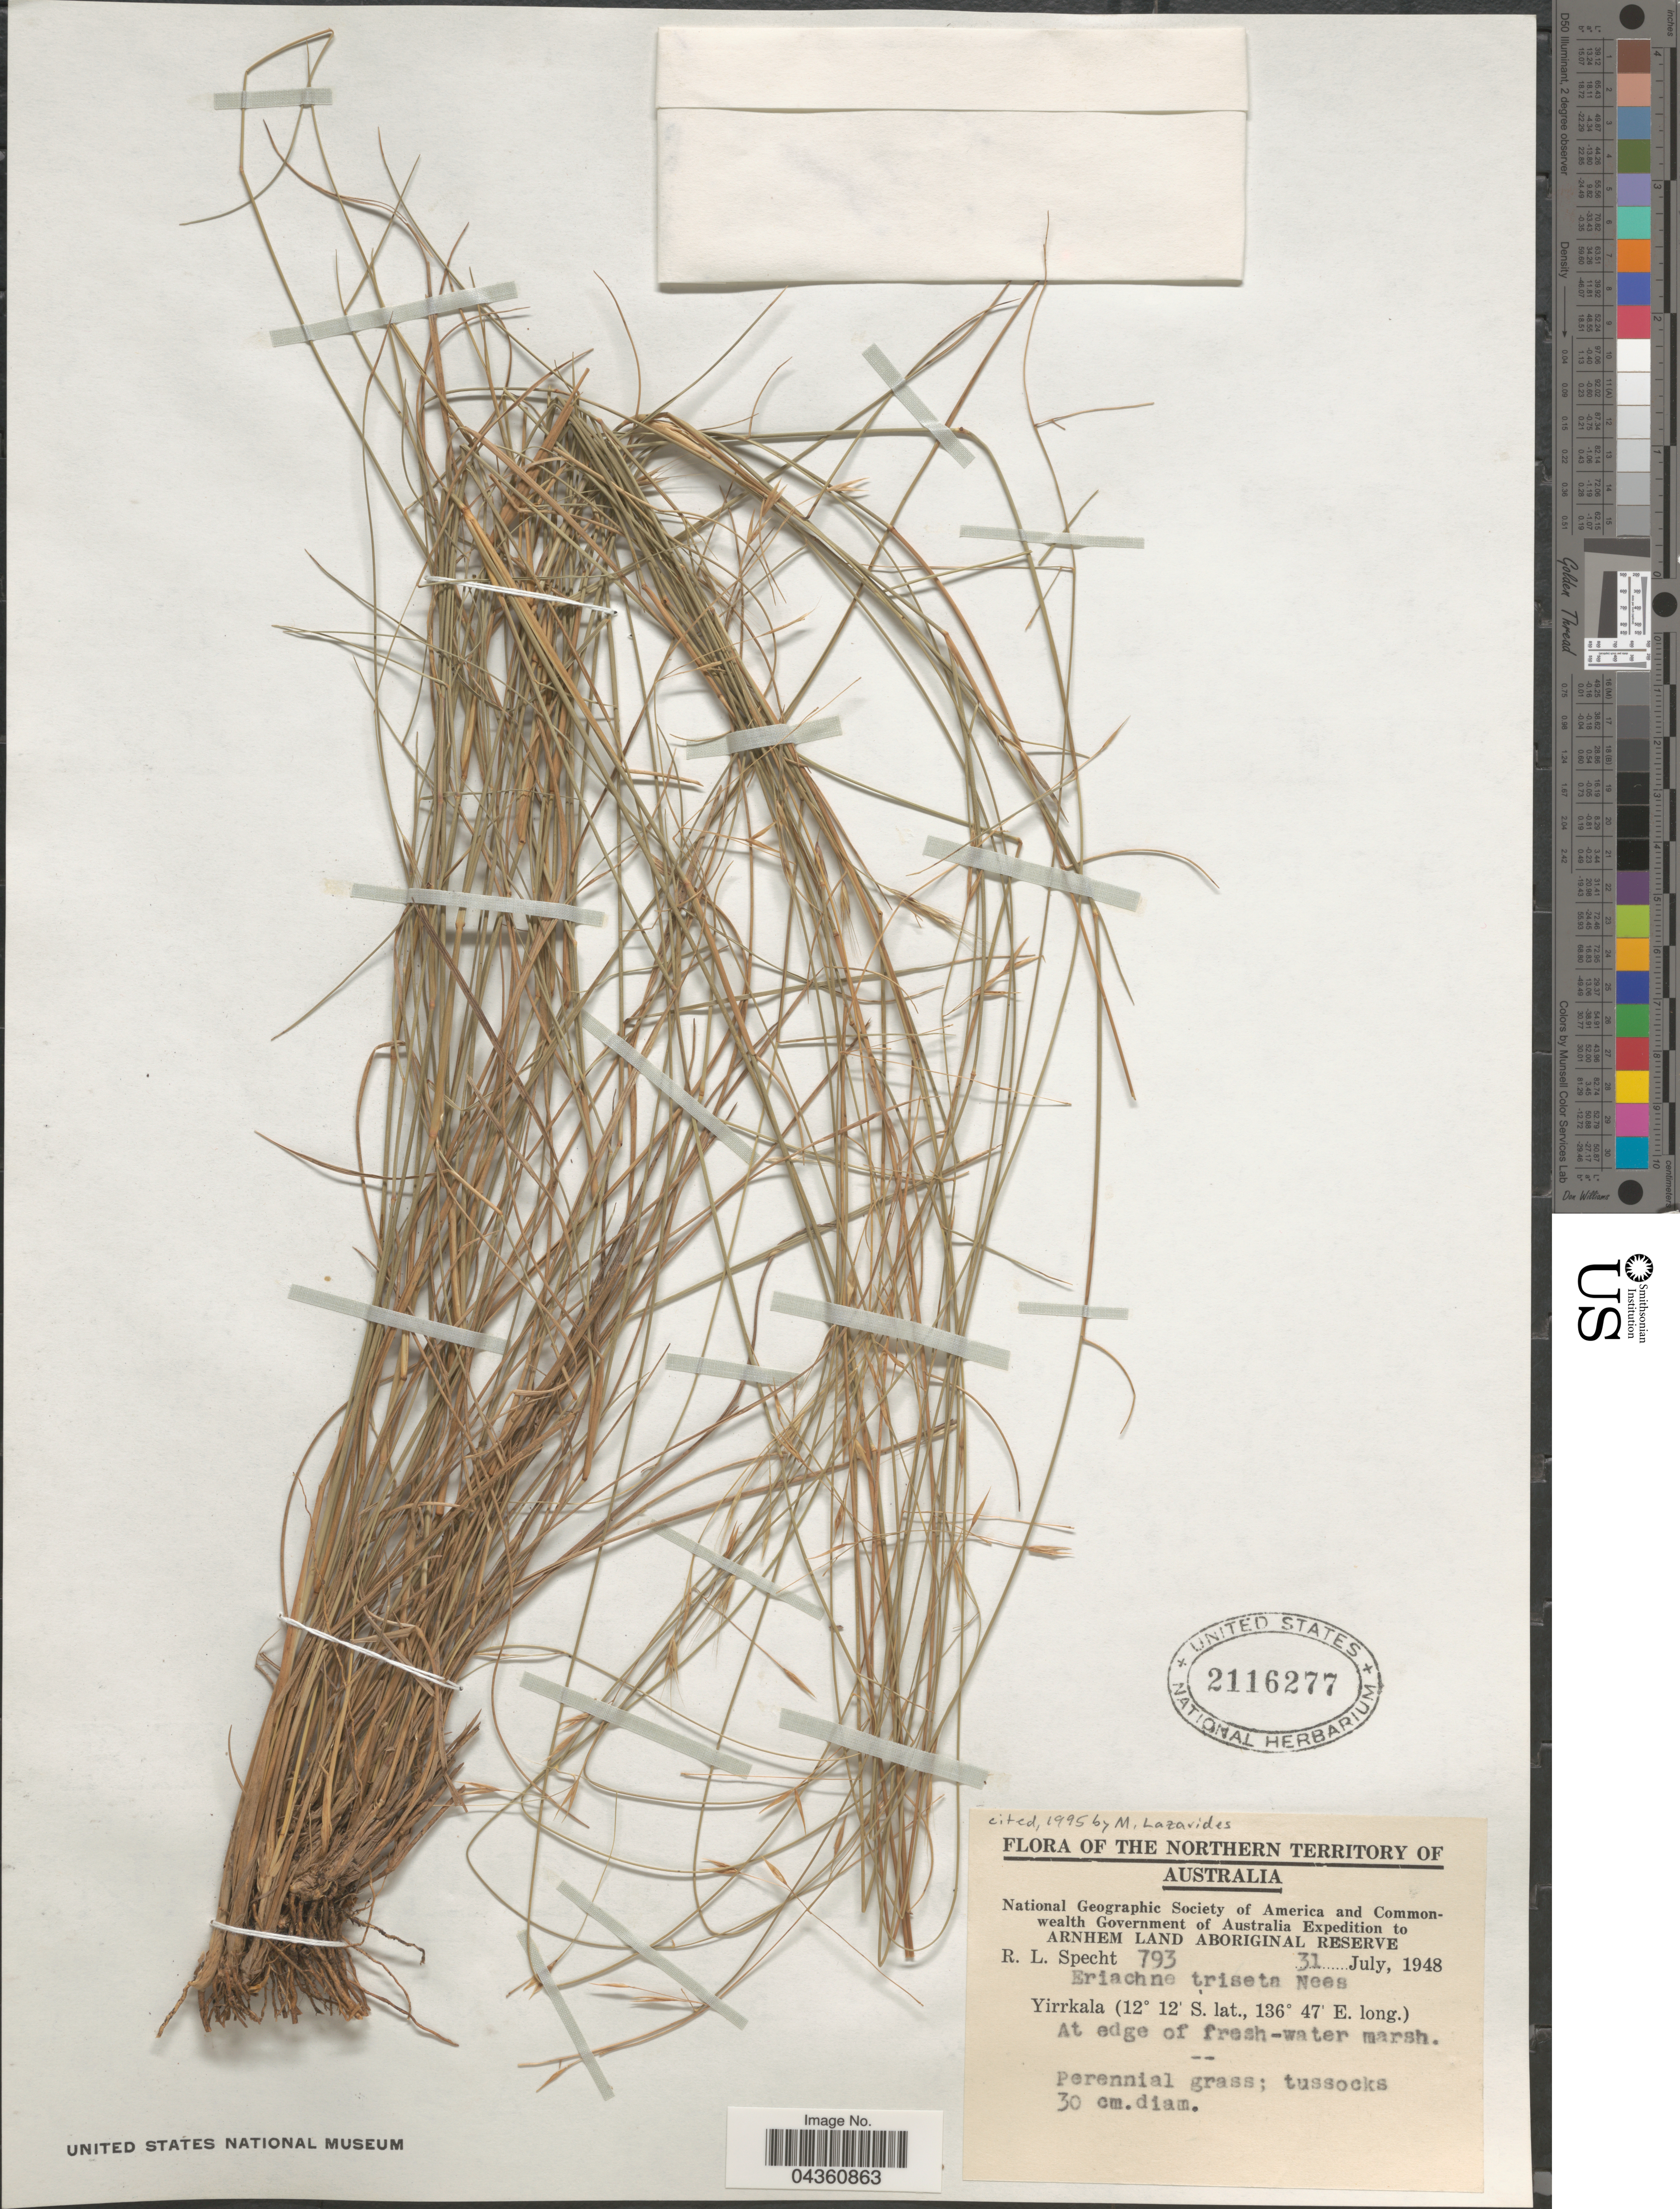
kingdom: Plantae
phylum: Tracheophyta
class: Liliopsida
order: Poales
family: Poaceae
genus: Eriachne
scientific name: Eriachne triseta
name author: Nees ex Steud.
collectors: R. L. Specht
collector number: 793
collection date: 1948-07-31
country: Australia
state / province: Northern Territory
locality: National Geographic Society of America and Commonwealth Government of Australia Expedition to Arnhem Land Aboriginal Reserve. Yirrkala.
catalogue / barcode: US 2116277